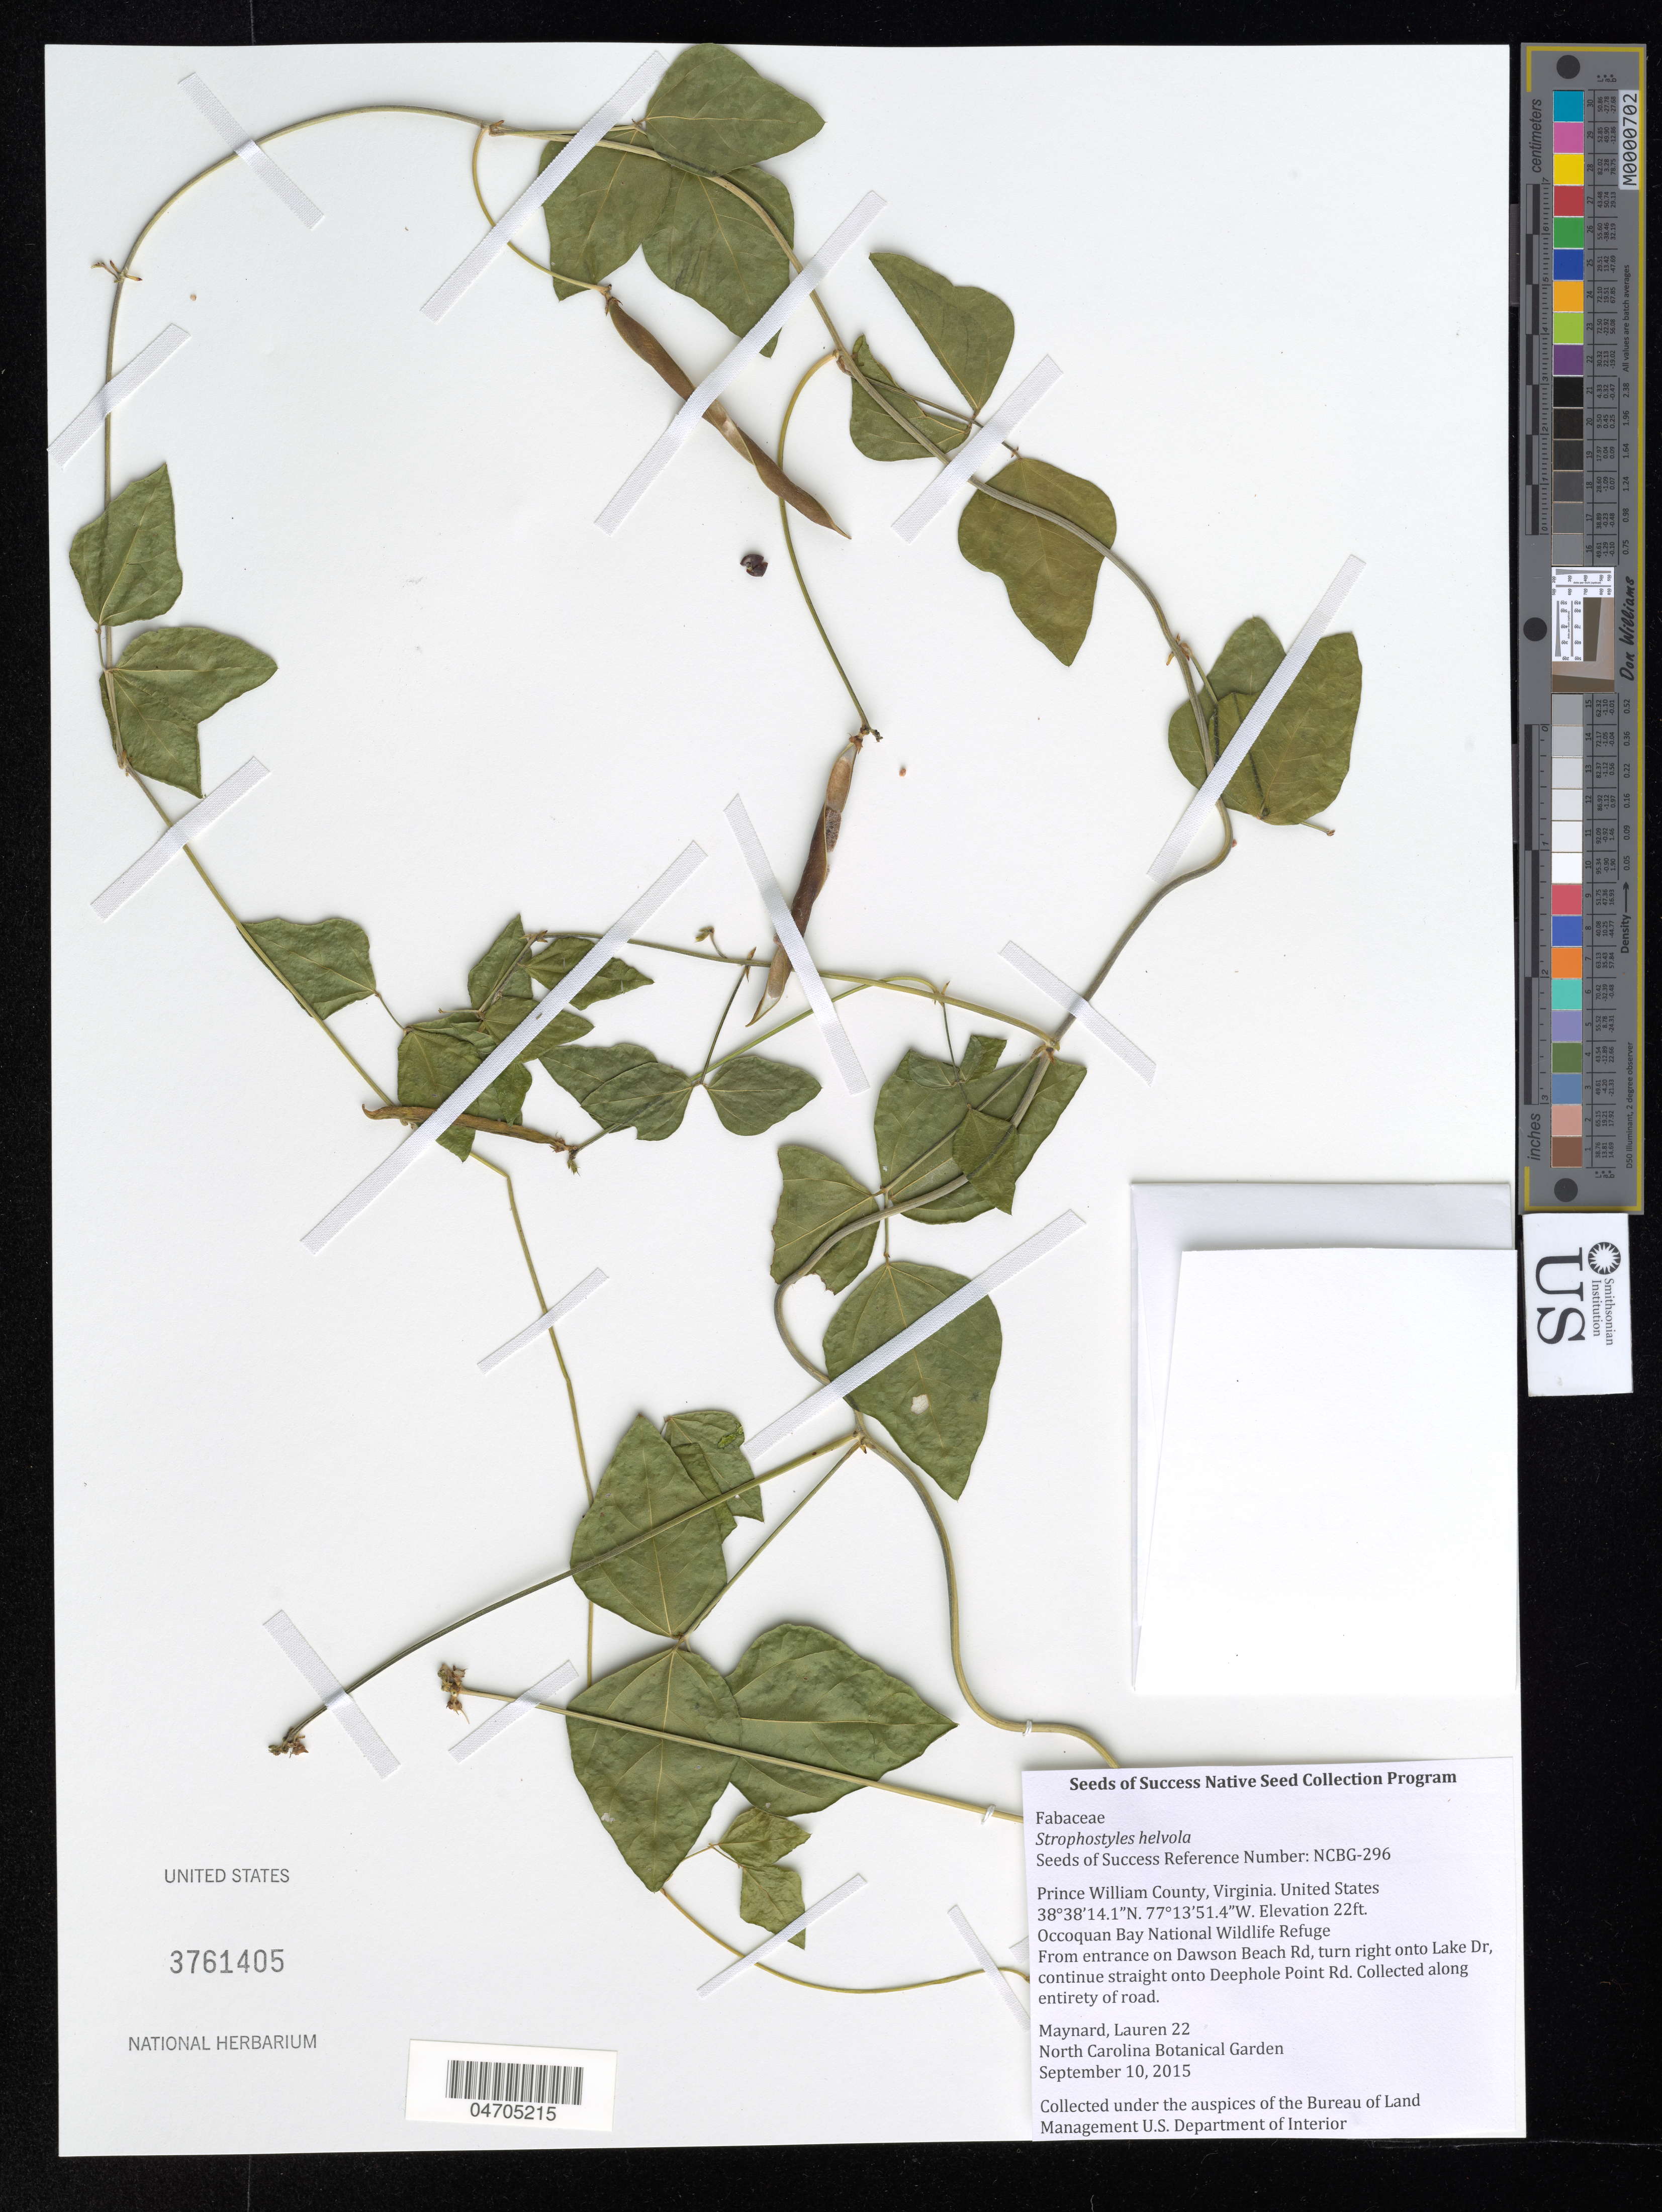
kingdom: Plantae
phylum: Tracheophyta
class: Magnoliopsida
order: Fabales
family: Fabaceae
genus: Strophostyles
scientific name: Strophostyles helvola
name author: (L.) Elliott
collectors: L. Maynard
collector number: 22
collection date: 2015-09-10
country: United States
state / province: Virginia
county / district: Prince William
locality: Prince William County. Occoquan Bay National Wildlife Refuge. From entrance on Dawson Beach Rd, turn right onto Lake Dr, continue straight onto Deephole Point Rd. Collected along entirety of road.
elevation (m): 7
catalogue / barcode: US 3761405